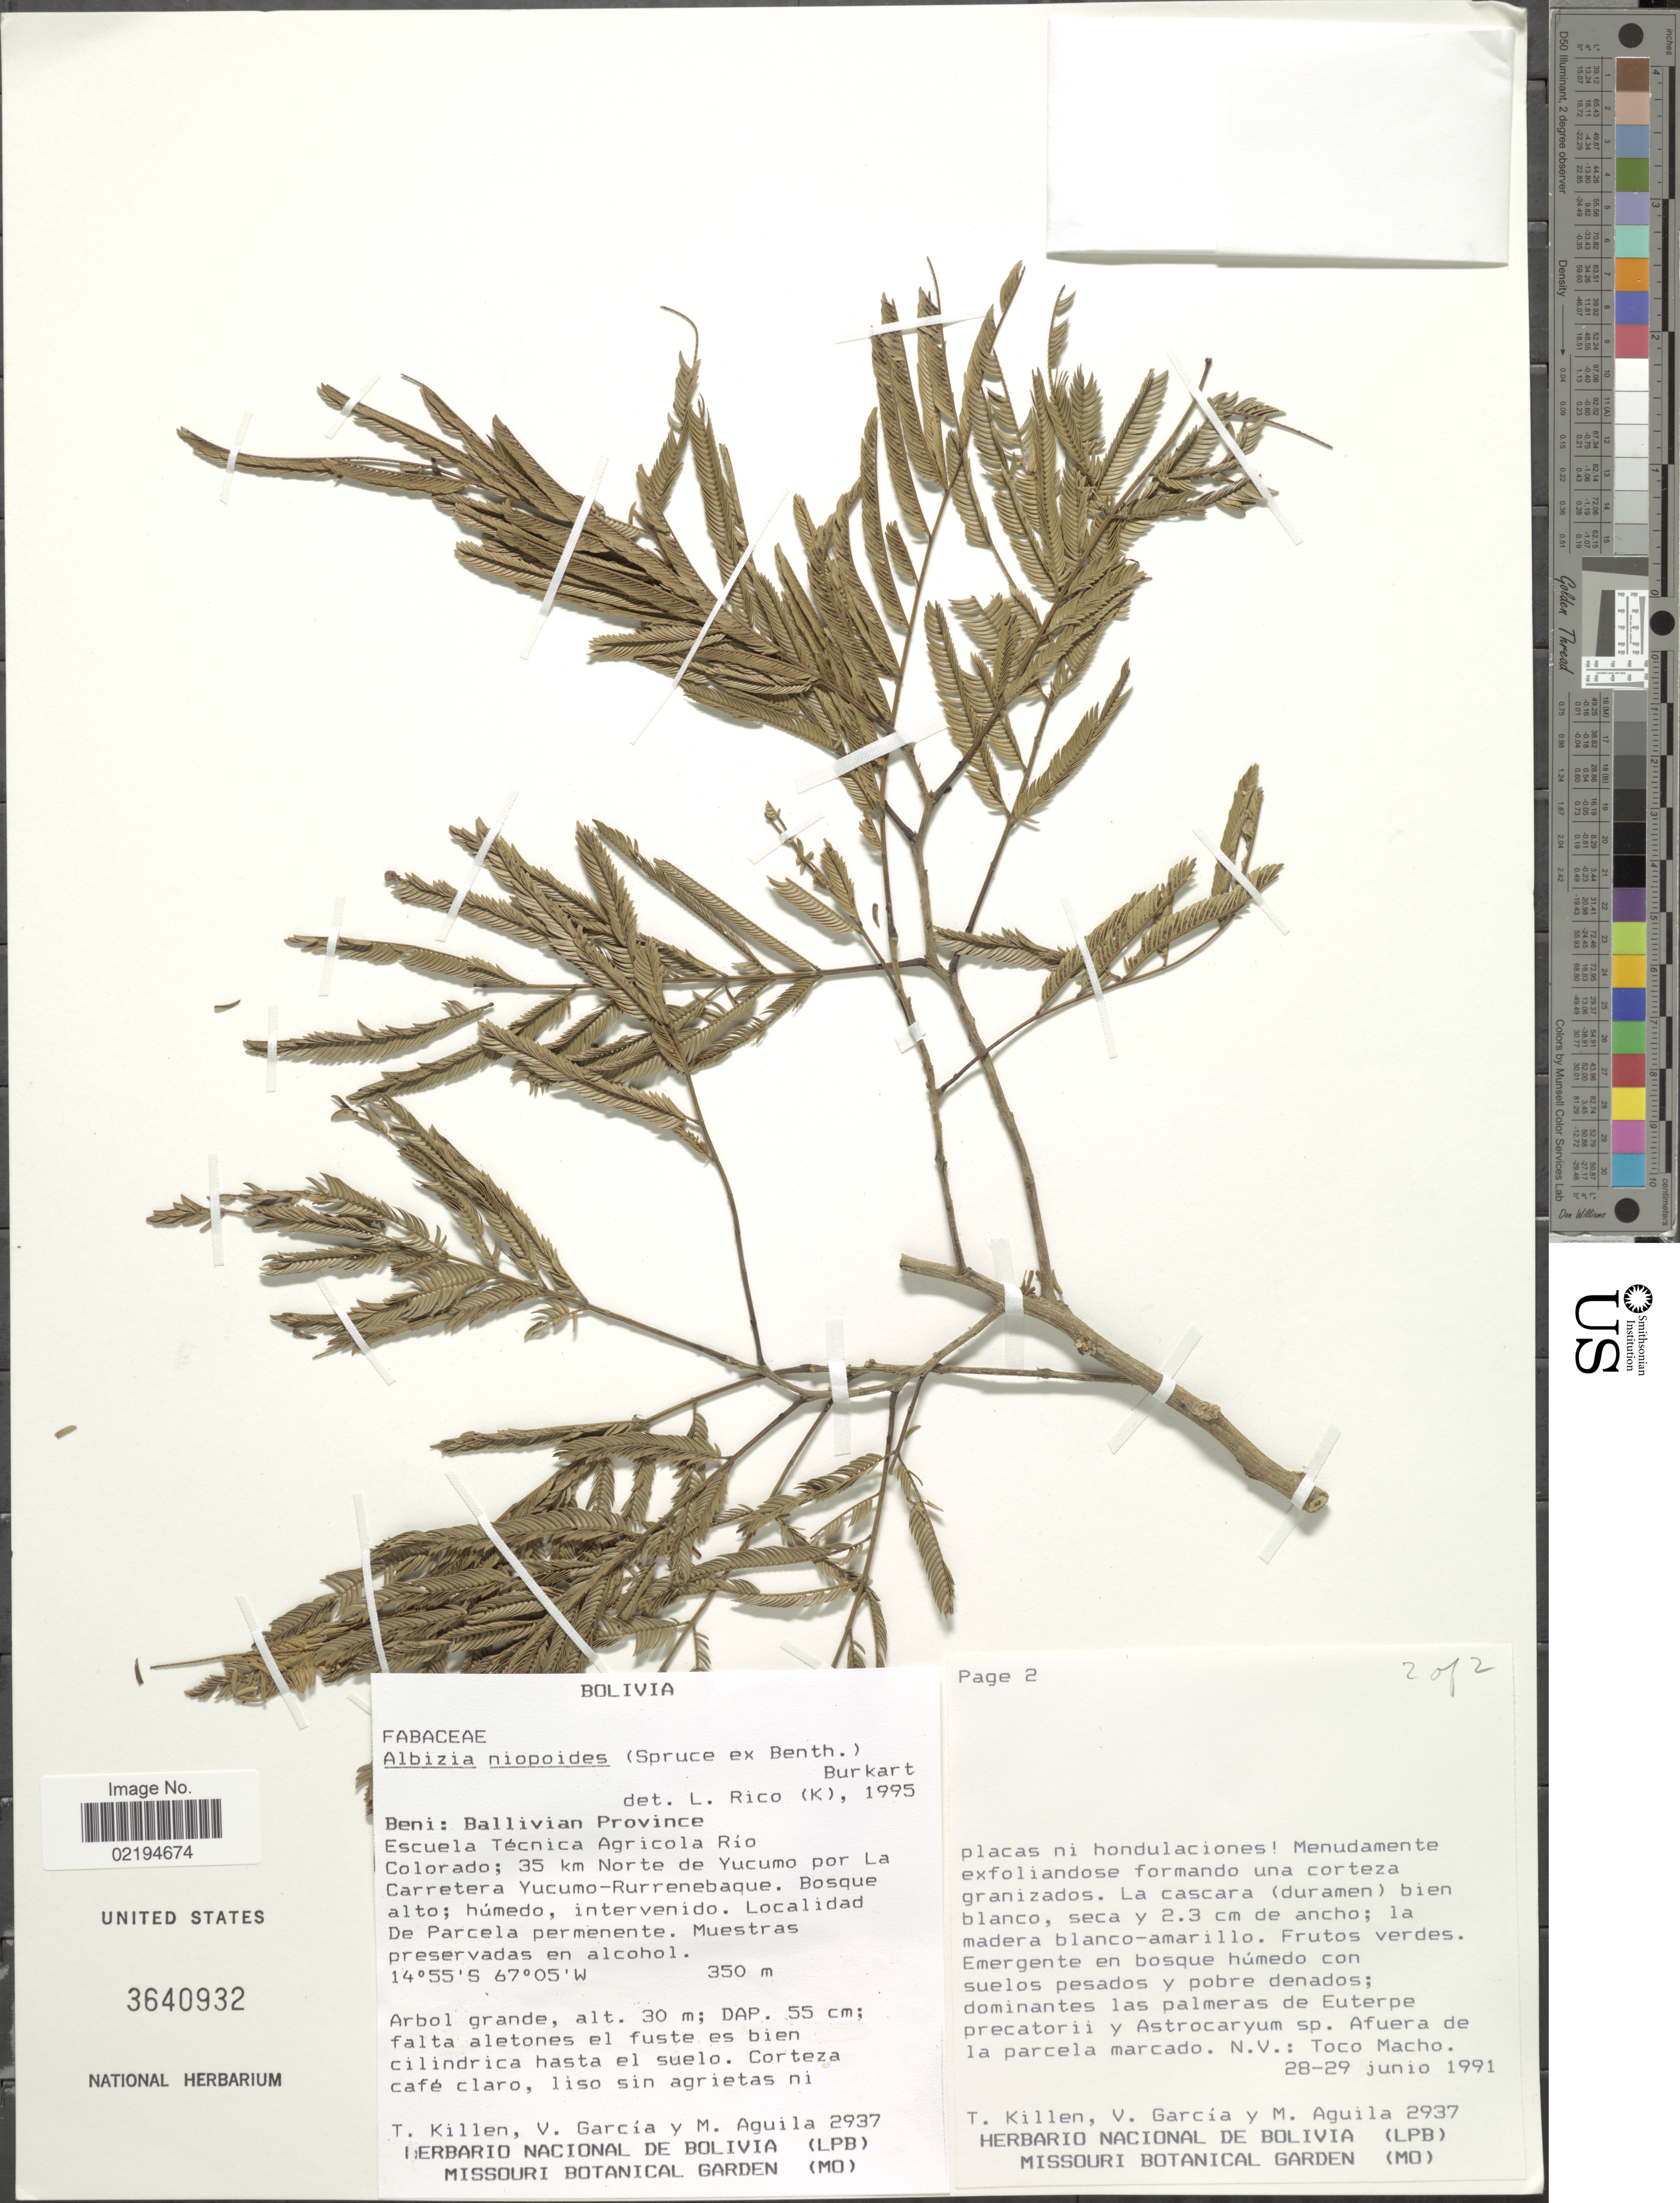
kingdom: Plantae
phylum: Tracheophyta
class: Magnoliopsida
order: Fabales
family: Fabaceae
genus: Pseudalbizzia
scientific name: Pseudalbizzia niopoides var. niopoides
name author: (Spruce ex Benth.) Koenen & Duno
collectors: T. Killen, V. Garcia & M. Aguila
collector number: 2937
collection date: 1991-06-28/1991-06-29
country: Bolivia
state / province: Beni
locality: Ballivian Province, Escuela Tecnica Agricola Rio Colorado; 35 km Norte de Yucumo por La Carretera Yucumo-Rurrenebaque, Localidad De Parcela permenente.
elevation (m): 350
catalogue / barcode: US 3640932